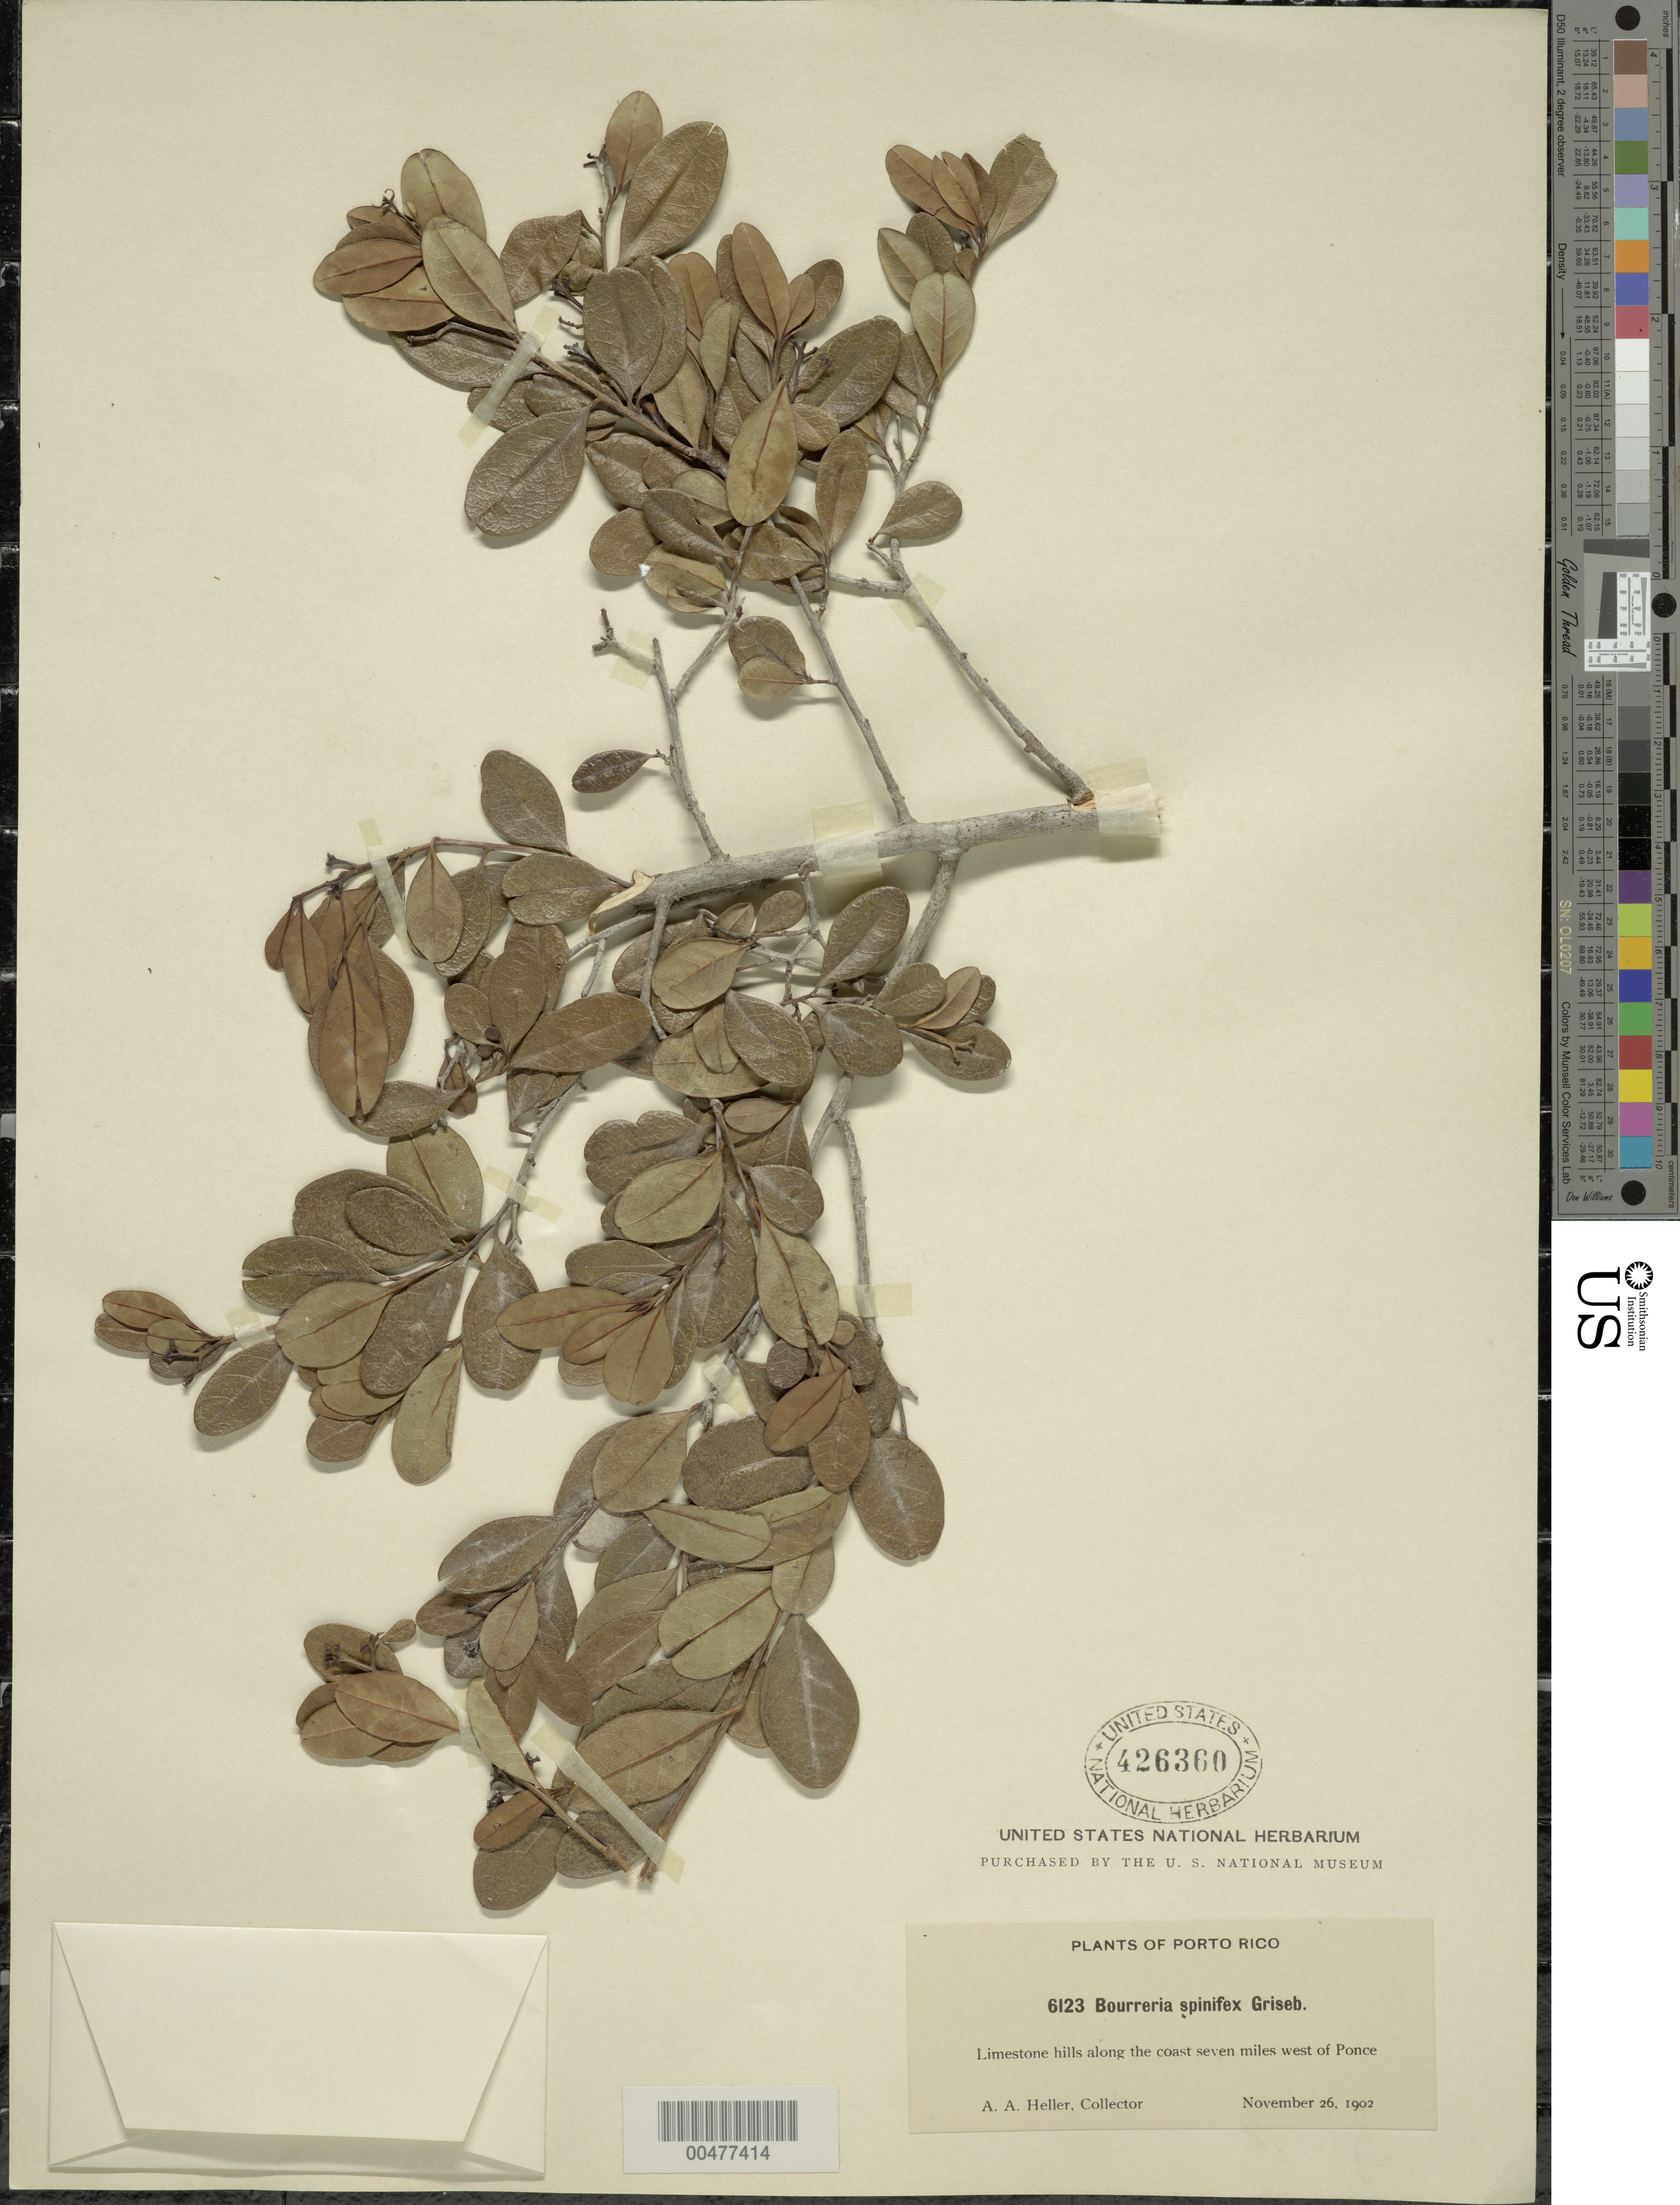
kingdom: Plantae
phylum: Tracheophyta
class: Magnoliopsida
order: Boraginales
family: Ehretiaceae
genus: Bourreria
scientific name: Bourreria spinifex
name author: Griseb.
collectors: A. A. Heller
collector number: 6123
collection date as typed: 26 Nov 1902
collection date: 1902-11-26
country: Puerto Rico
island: Greater Antilles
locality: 7 mi. W of Ponce.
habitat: Limestone hills along the coast.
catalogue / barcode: US 426360